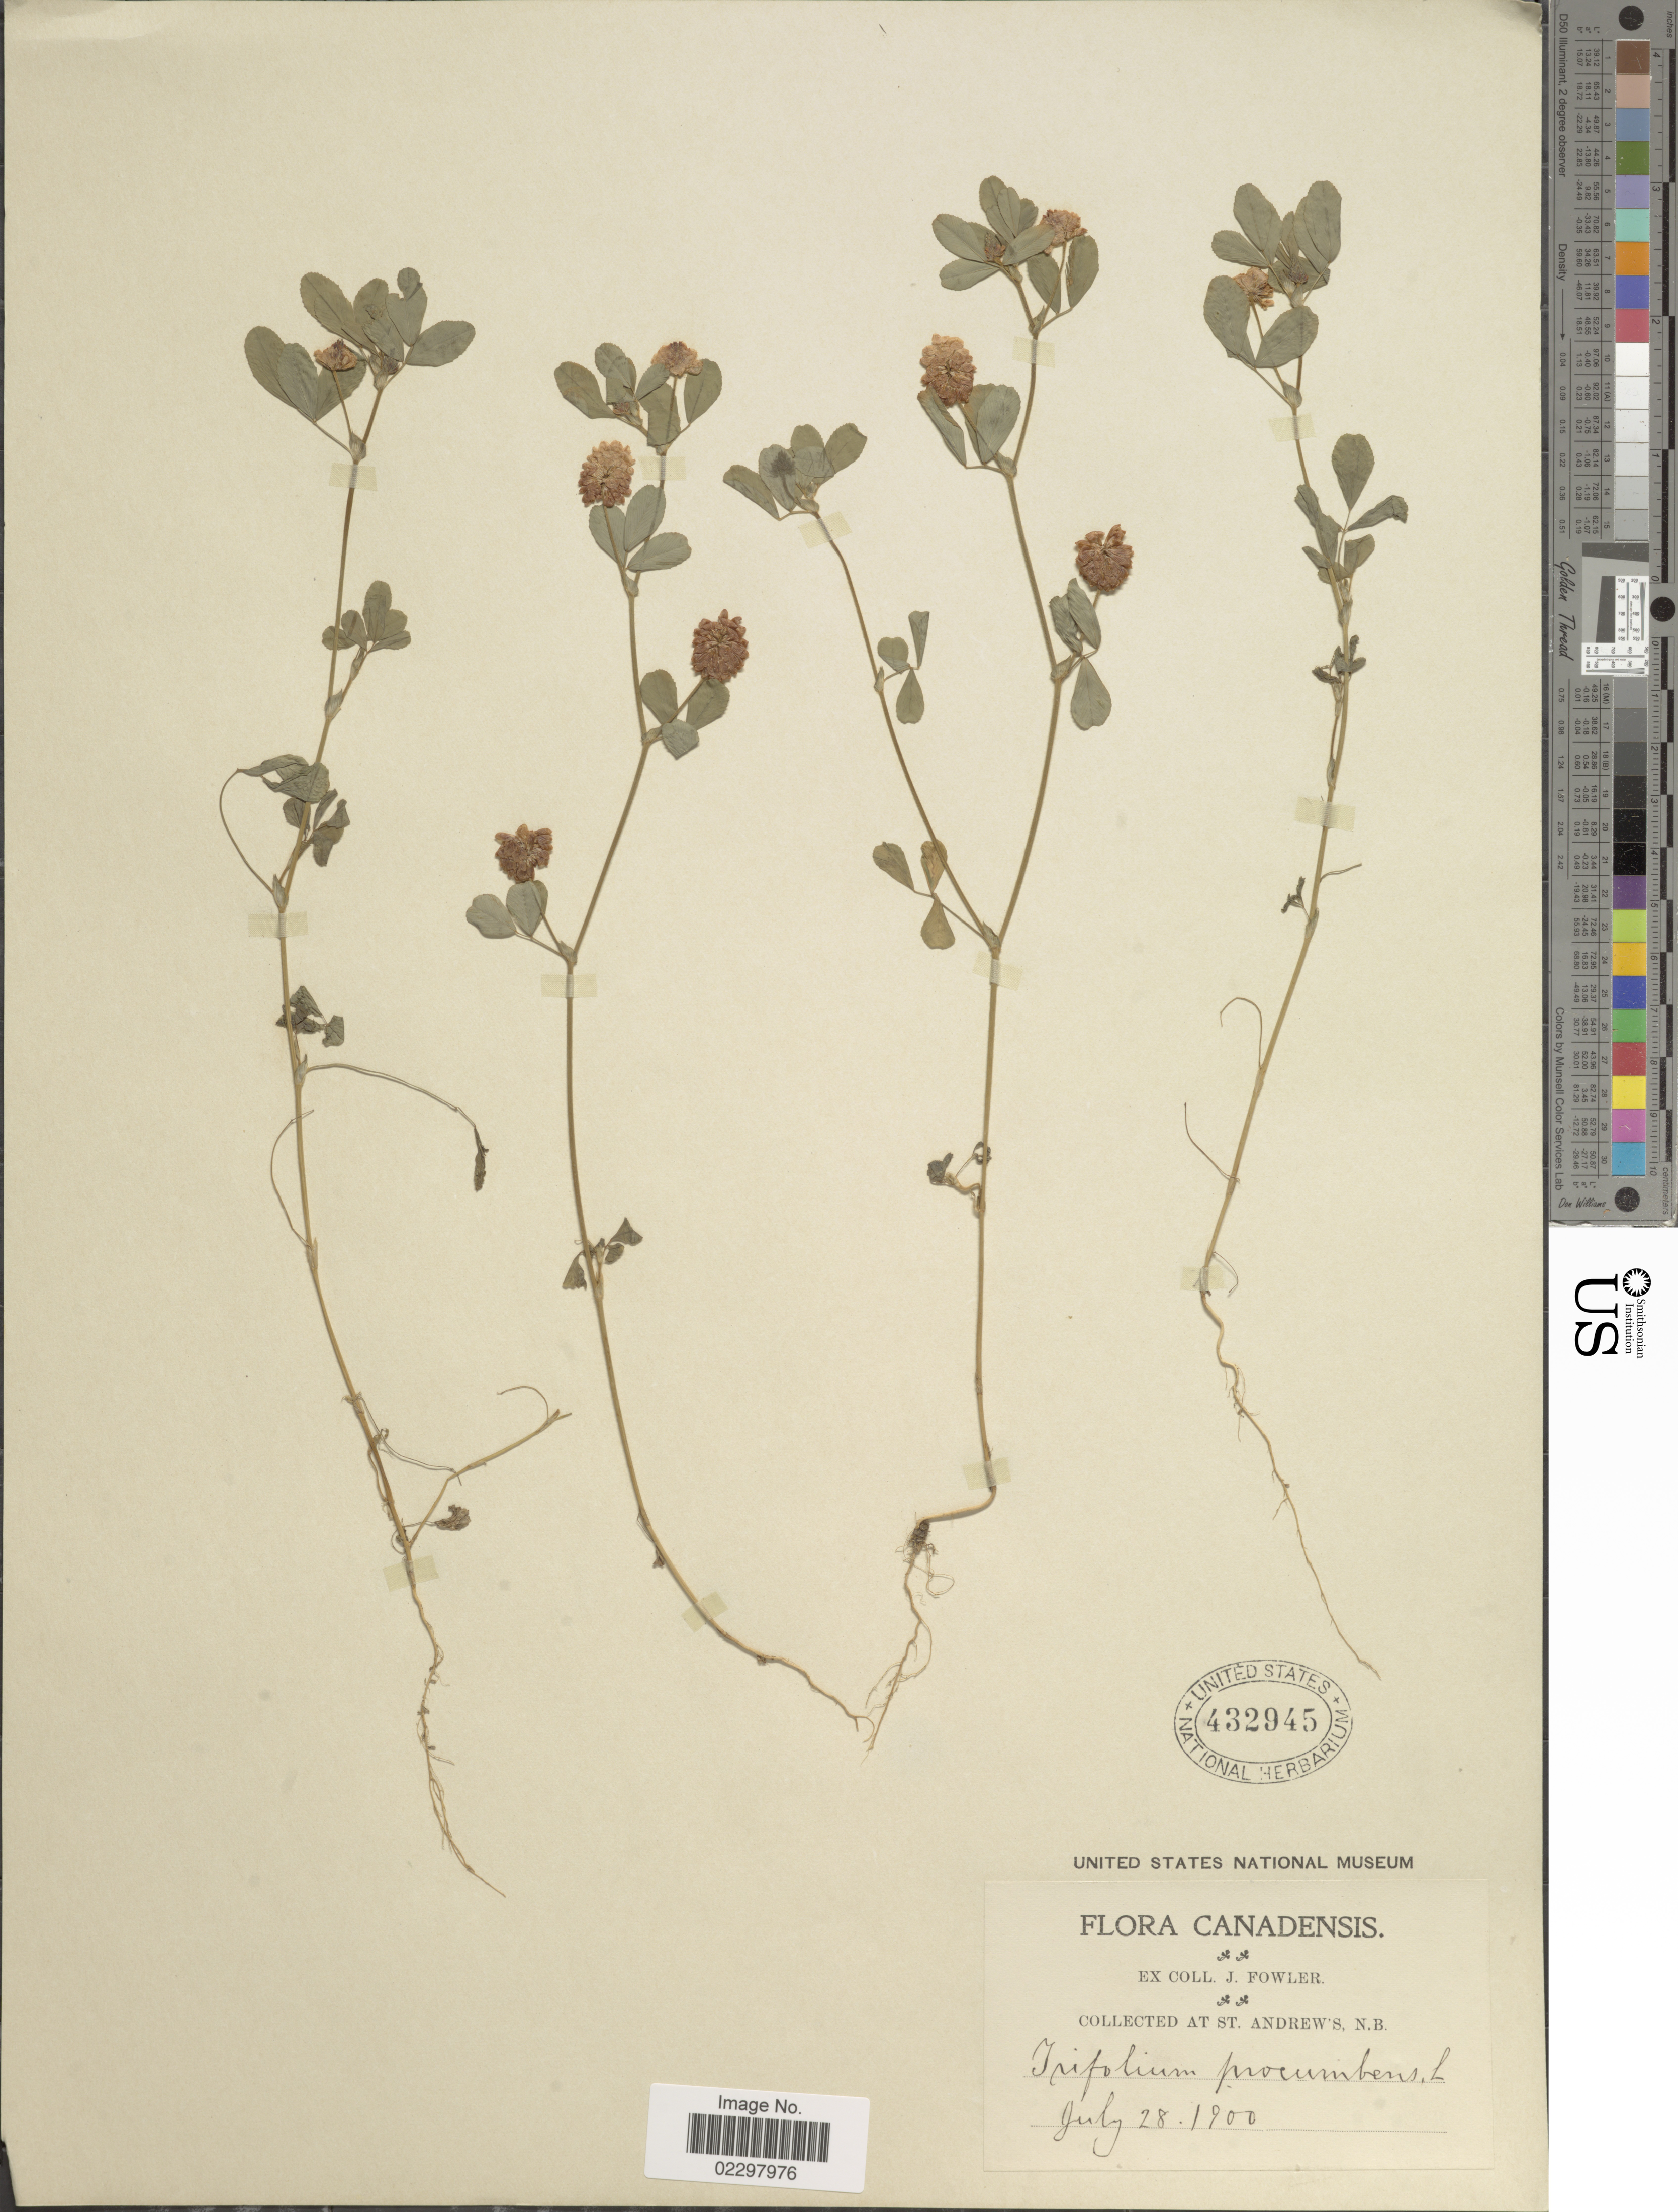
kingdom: Plantae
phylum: Tracheophyta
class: Magnoliopsida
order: Fabales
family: Fabaceae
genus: Trifolium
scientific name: Trifolium procumbens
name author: L.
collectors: J. P. Fowler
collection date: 1900-07-28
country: Canada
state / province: New Brunswick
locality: St. Andrews.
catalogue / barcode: US 432945